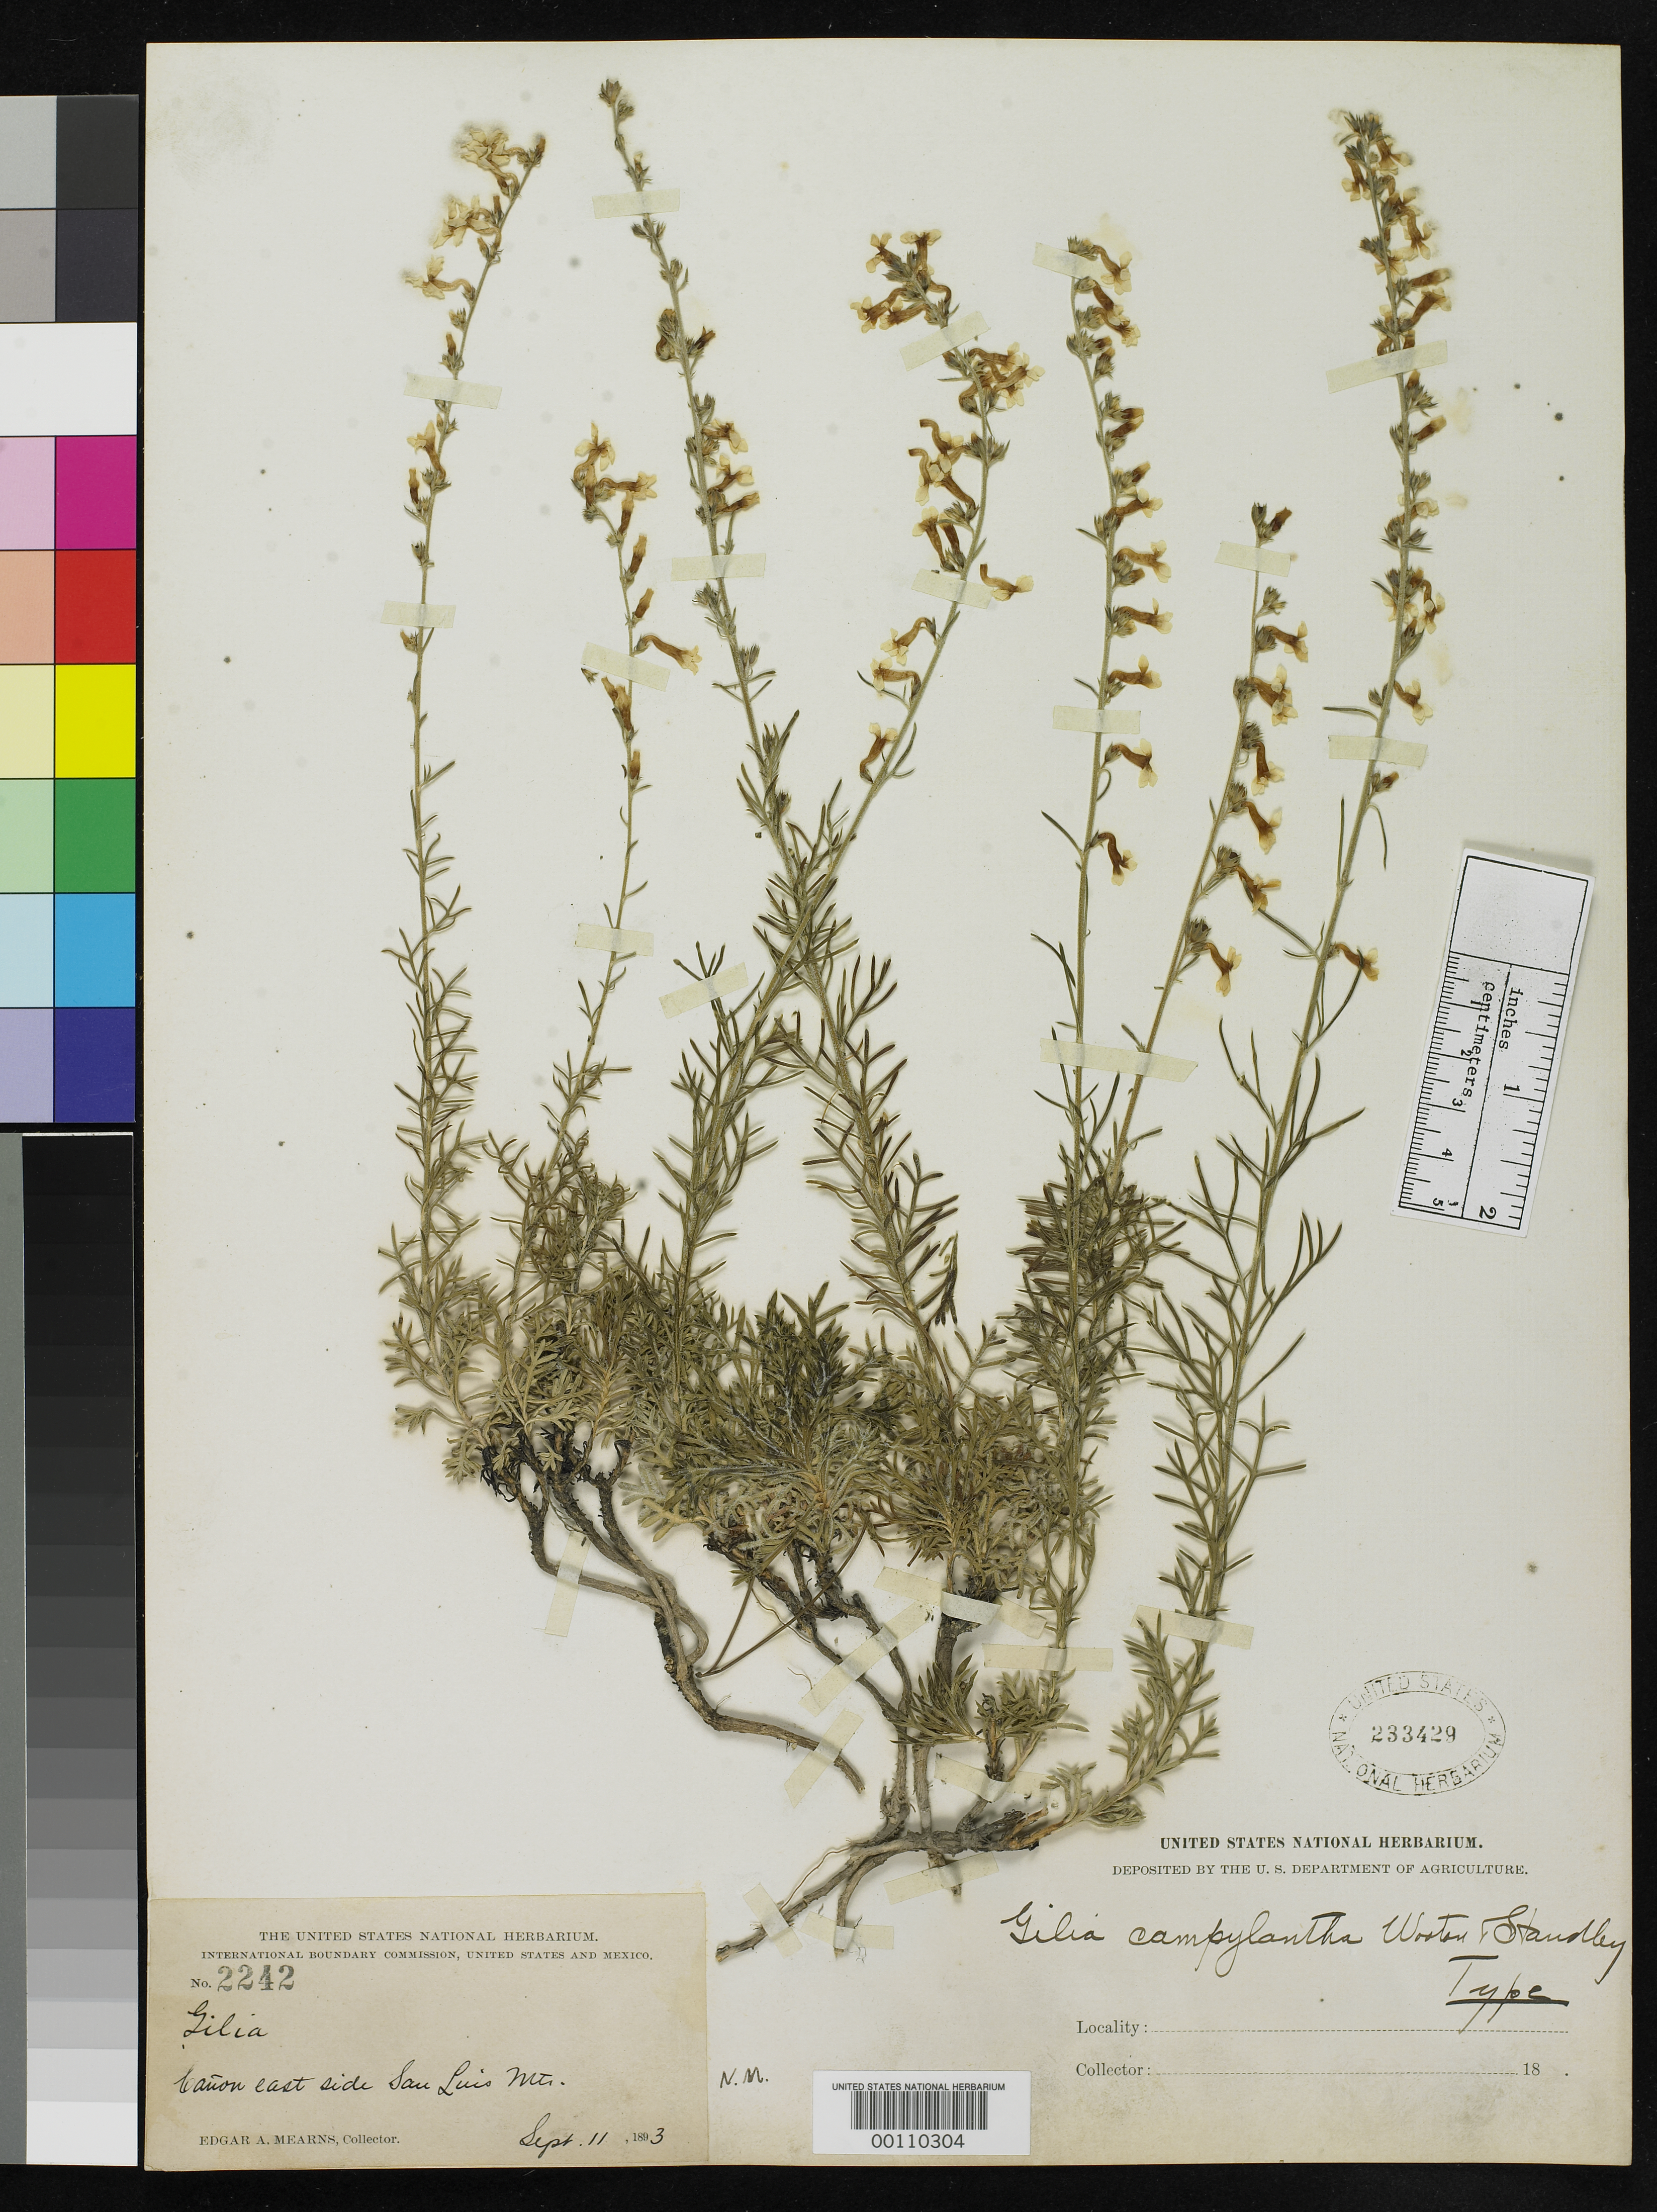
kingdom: Plantae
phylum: Tracheophyta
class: Magnoliopsida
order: Ericales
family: Polemoniaceae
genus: Gilia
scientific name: Gilia campylantha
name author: Wooton & Standl.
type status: Holotype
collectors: E. A. Mearns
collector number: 2242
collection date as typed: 11 Sep 1893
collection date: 1893-09-11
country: United States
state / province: New Mexico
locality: San Luis Mts.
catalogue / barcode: US 233429